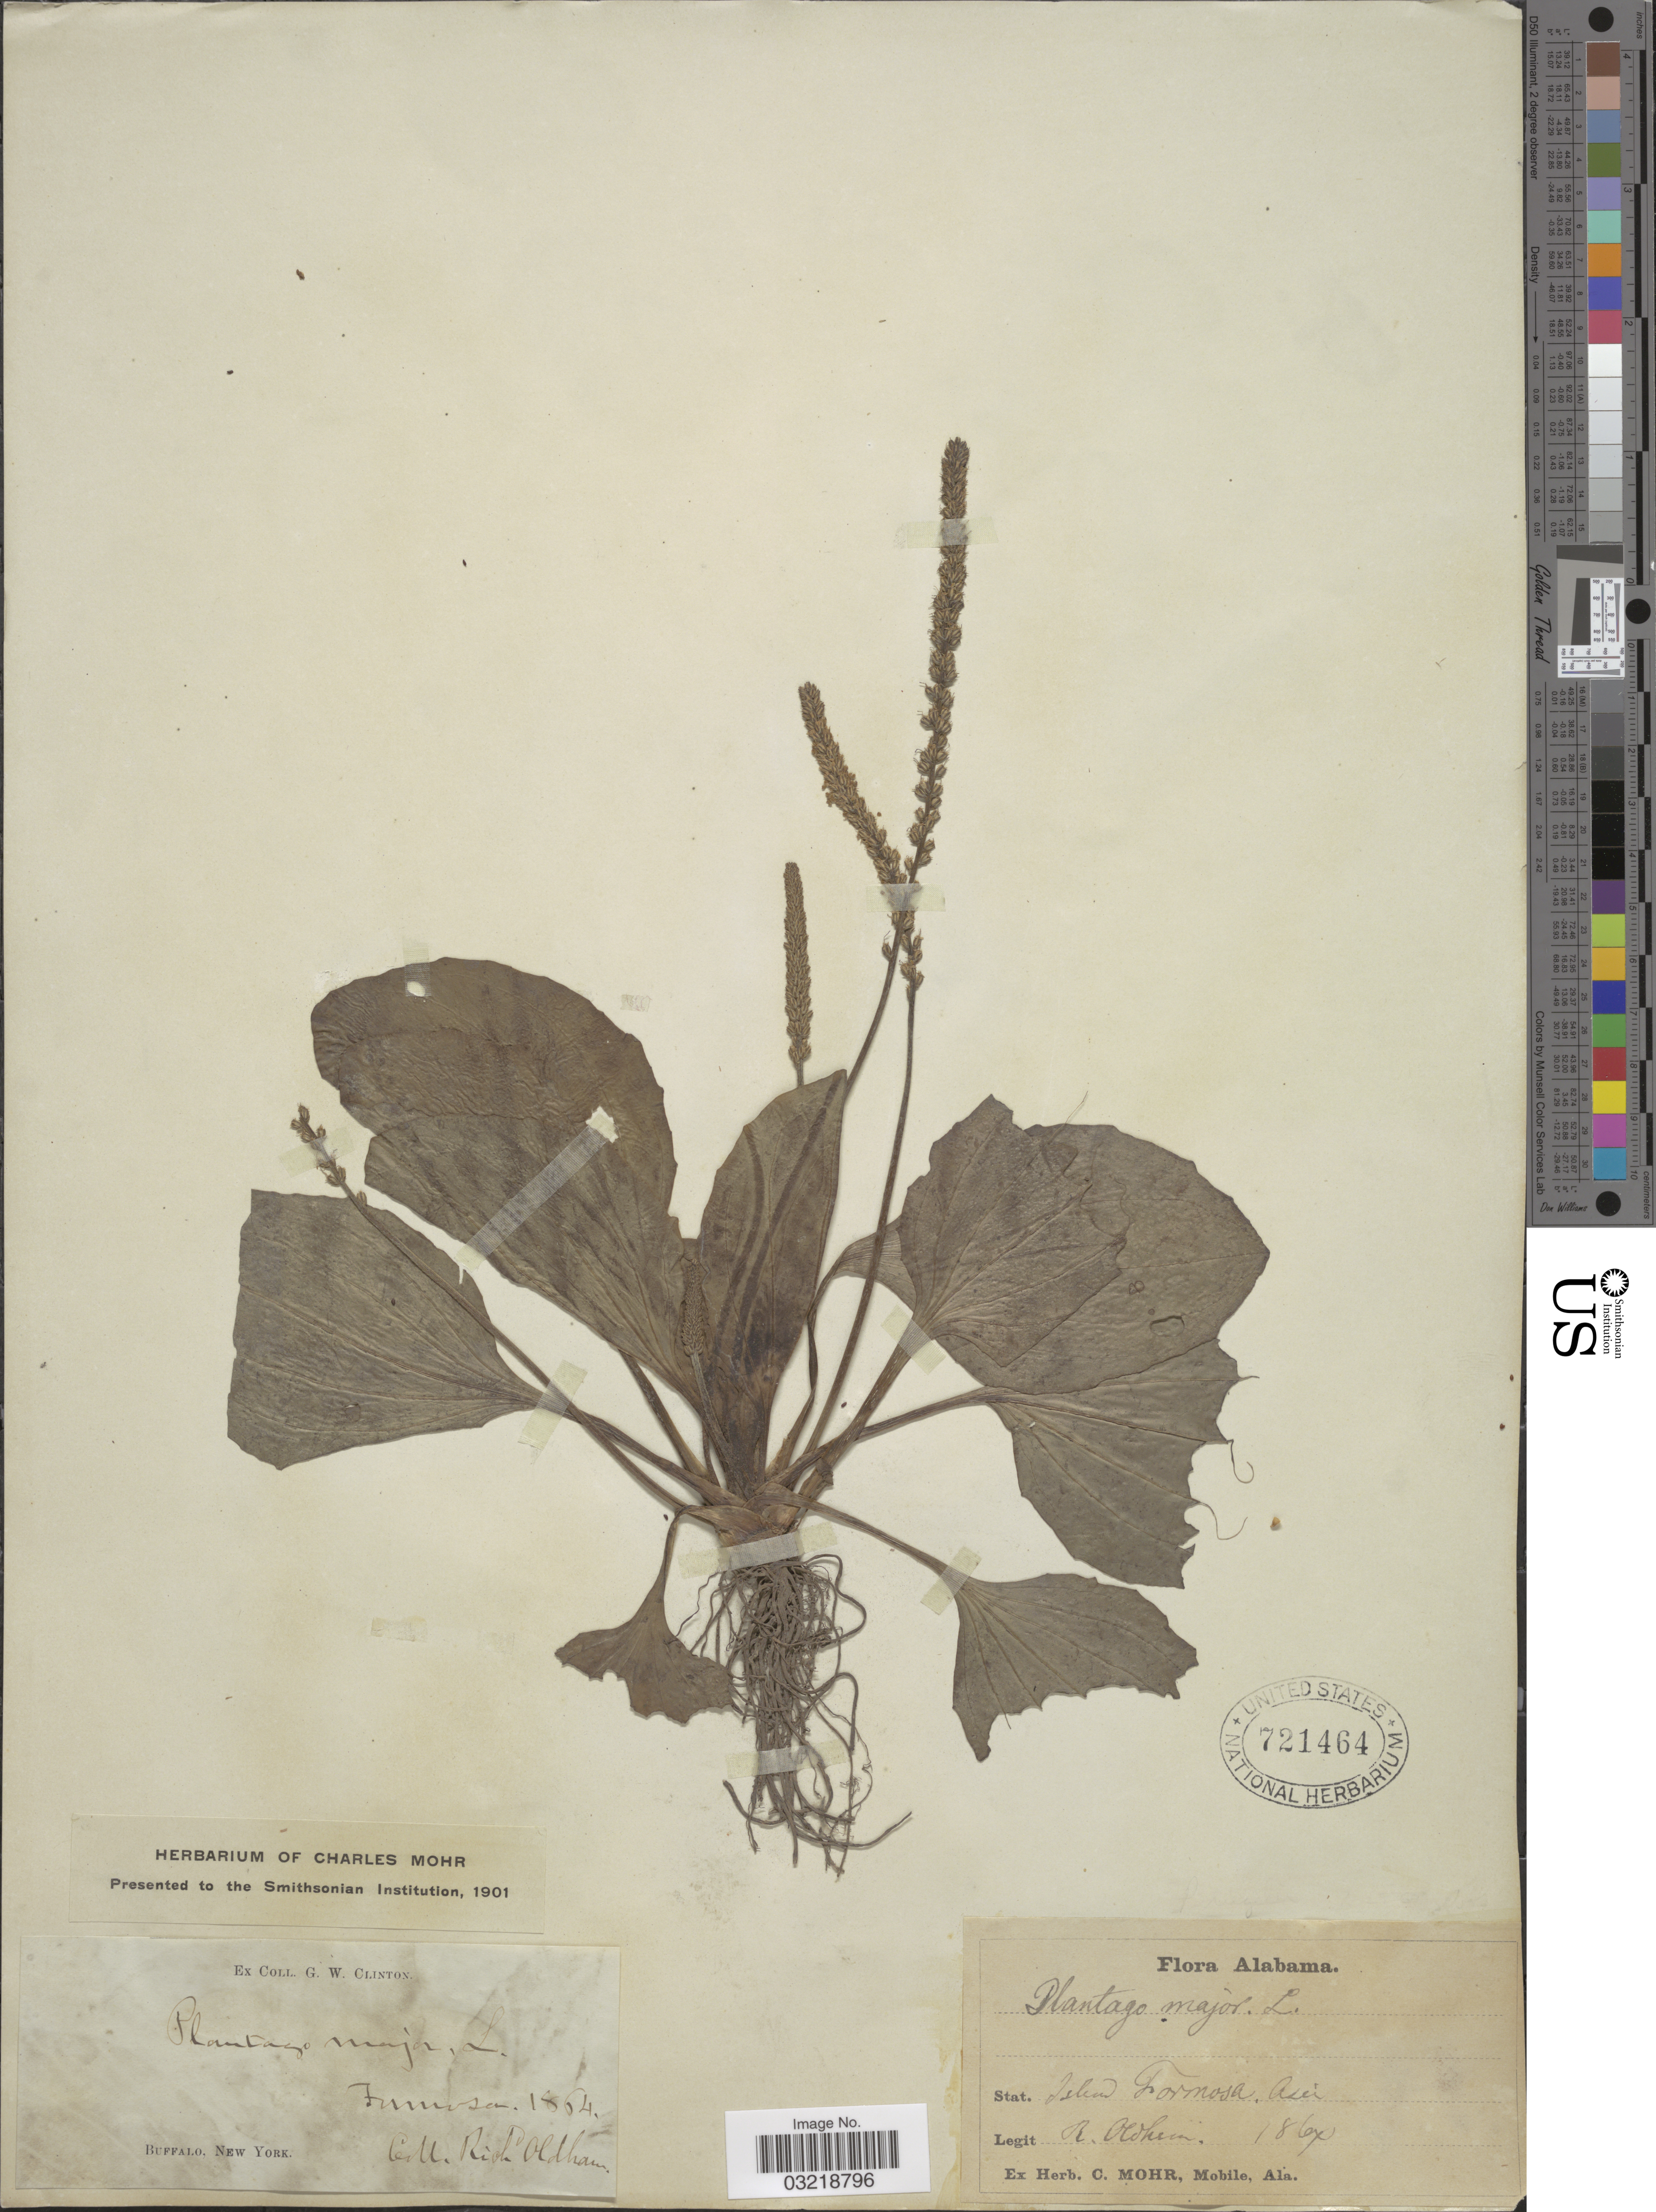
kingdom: Plantae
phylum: Tracheophyta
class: Magnoliopsida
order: Lamiales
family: Plantaginaceae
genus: Plantago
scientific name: Plantago major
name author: L.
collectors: R. Oldham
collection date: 1864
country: Taiwan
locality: Island Formosa. Asia.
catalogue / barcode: US 721464